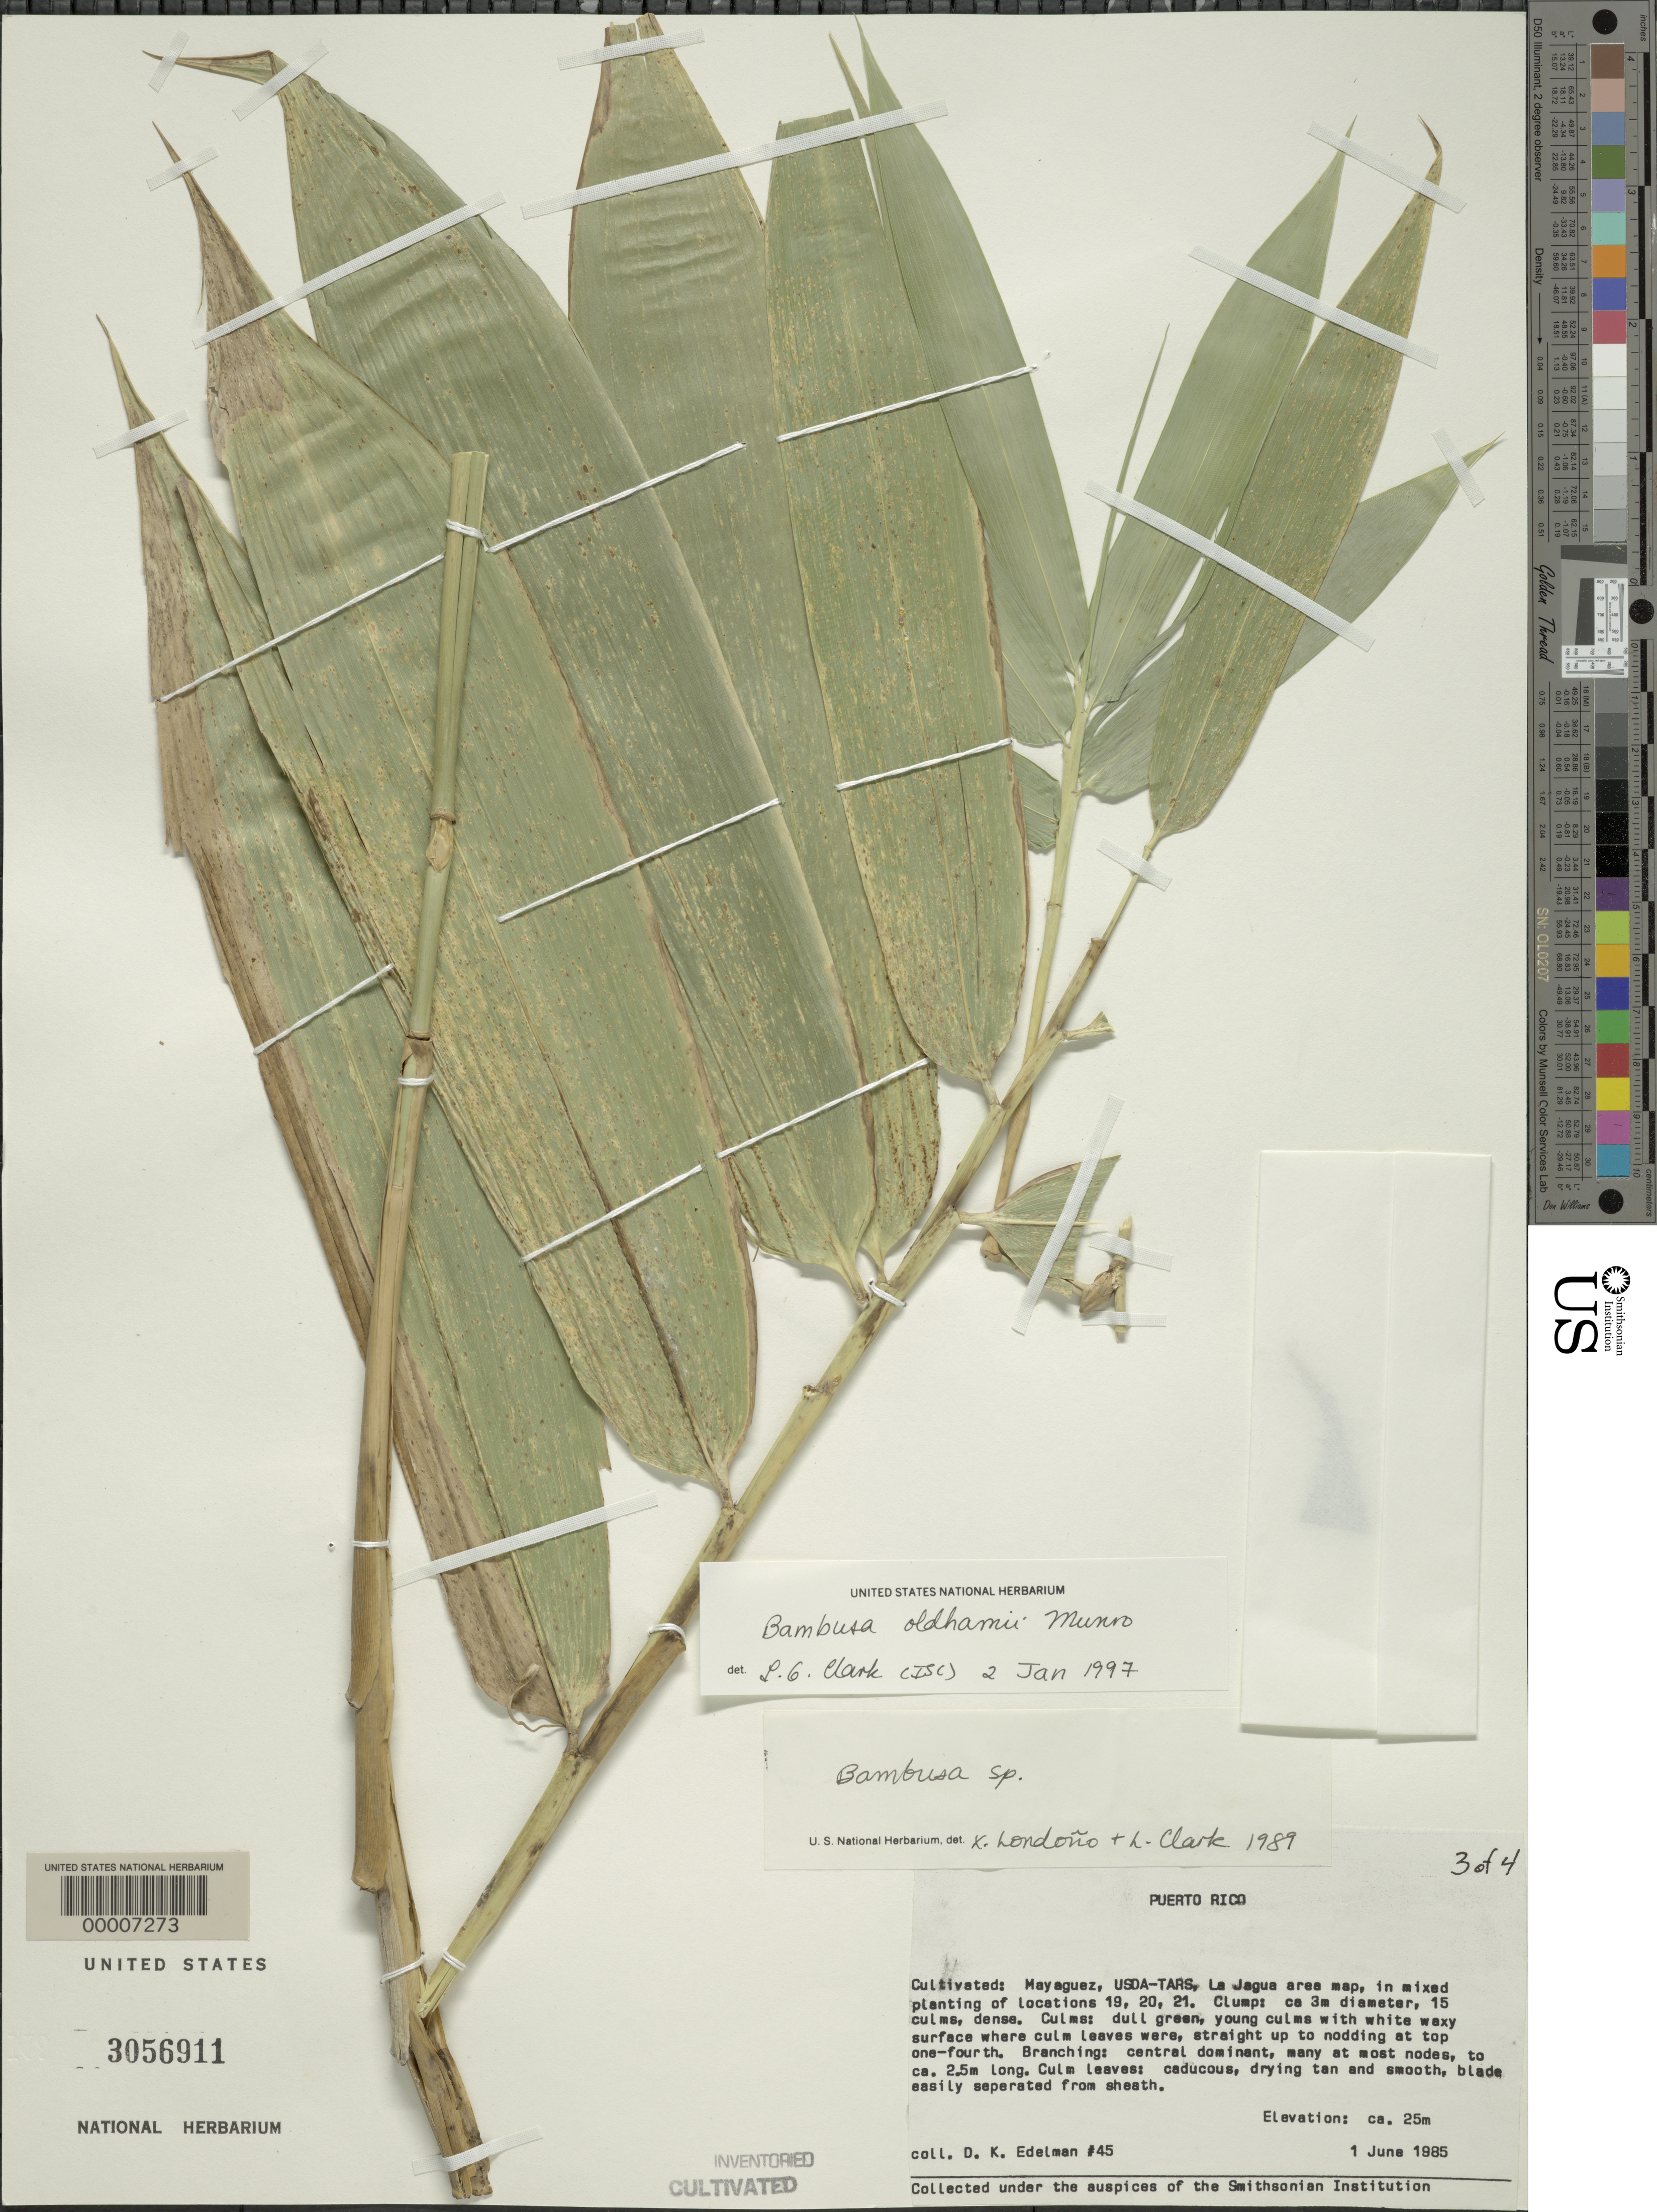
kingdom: Plantae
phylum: Tracheophyta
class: Liliopsida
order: Poales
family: Poaceae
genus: Bambusa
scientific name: Bambusa oldhamii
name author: Munro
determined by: Clark, Lynn G., (ISC), Iowa State University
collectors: D. Edelman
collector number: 45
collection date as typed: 01 Jun 1985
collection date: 1985-06-01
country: Puerto Rico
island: Greater Antilles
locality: Mayaquez, usda-tars, la jagua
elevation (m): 25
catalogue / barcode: US 3056911